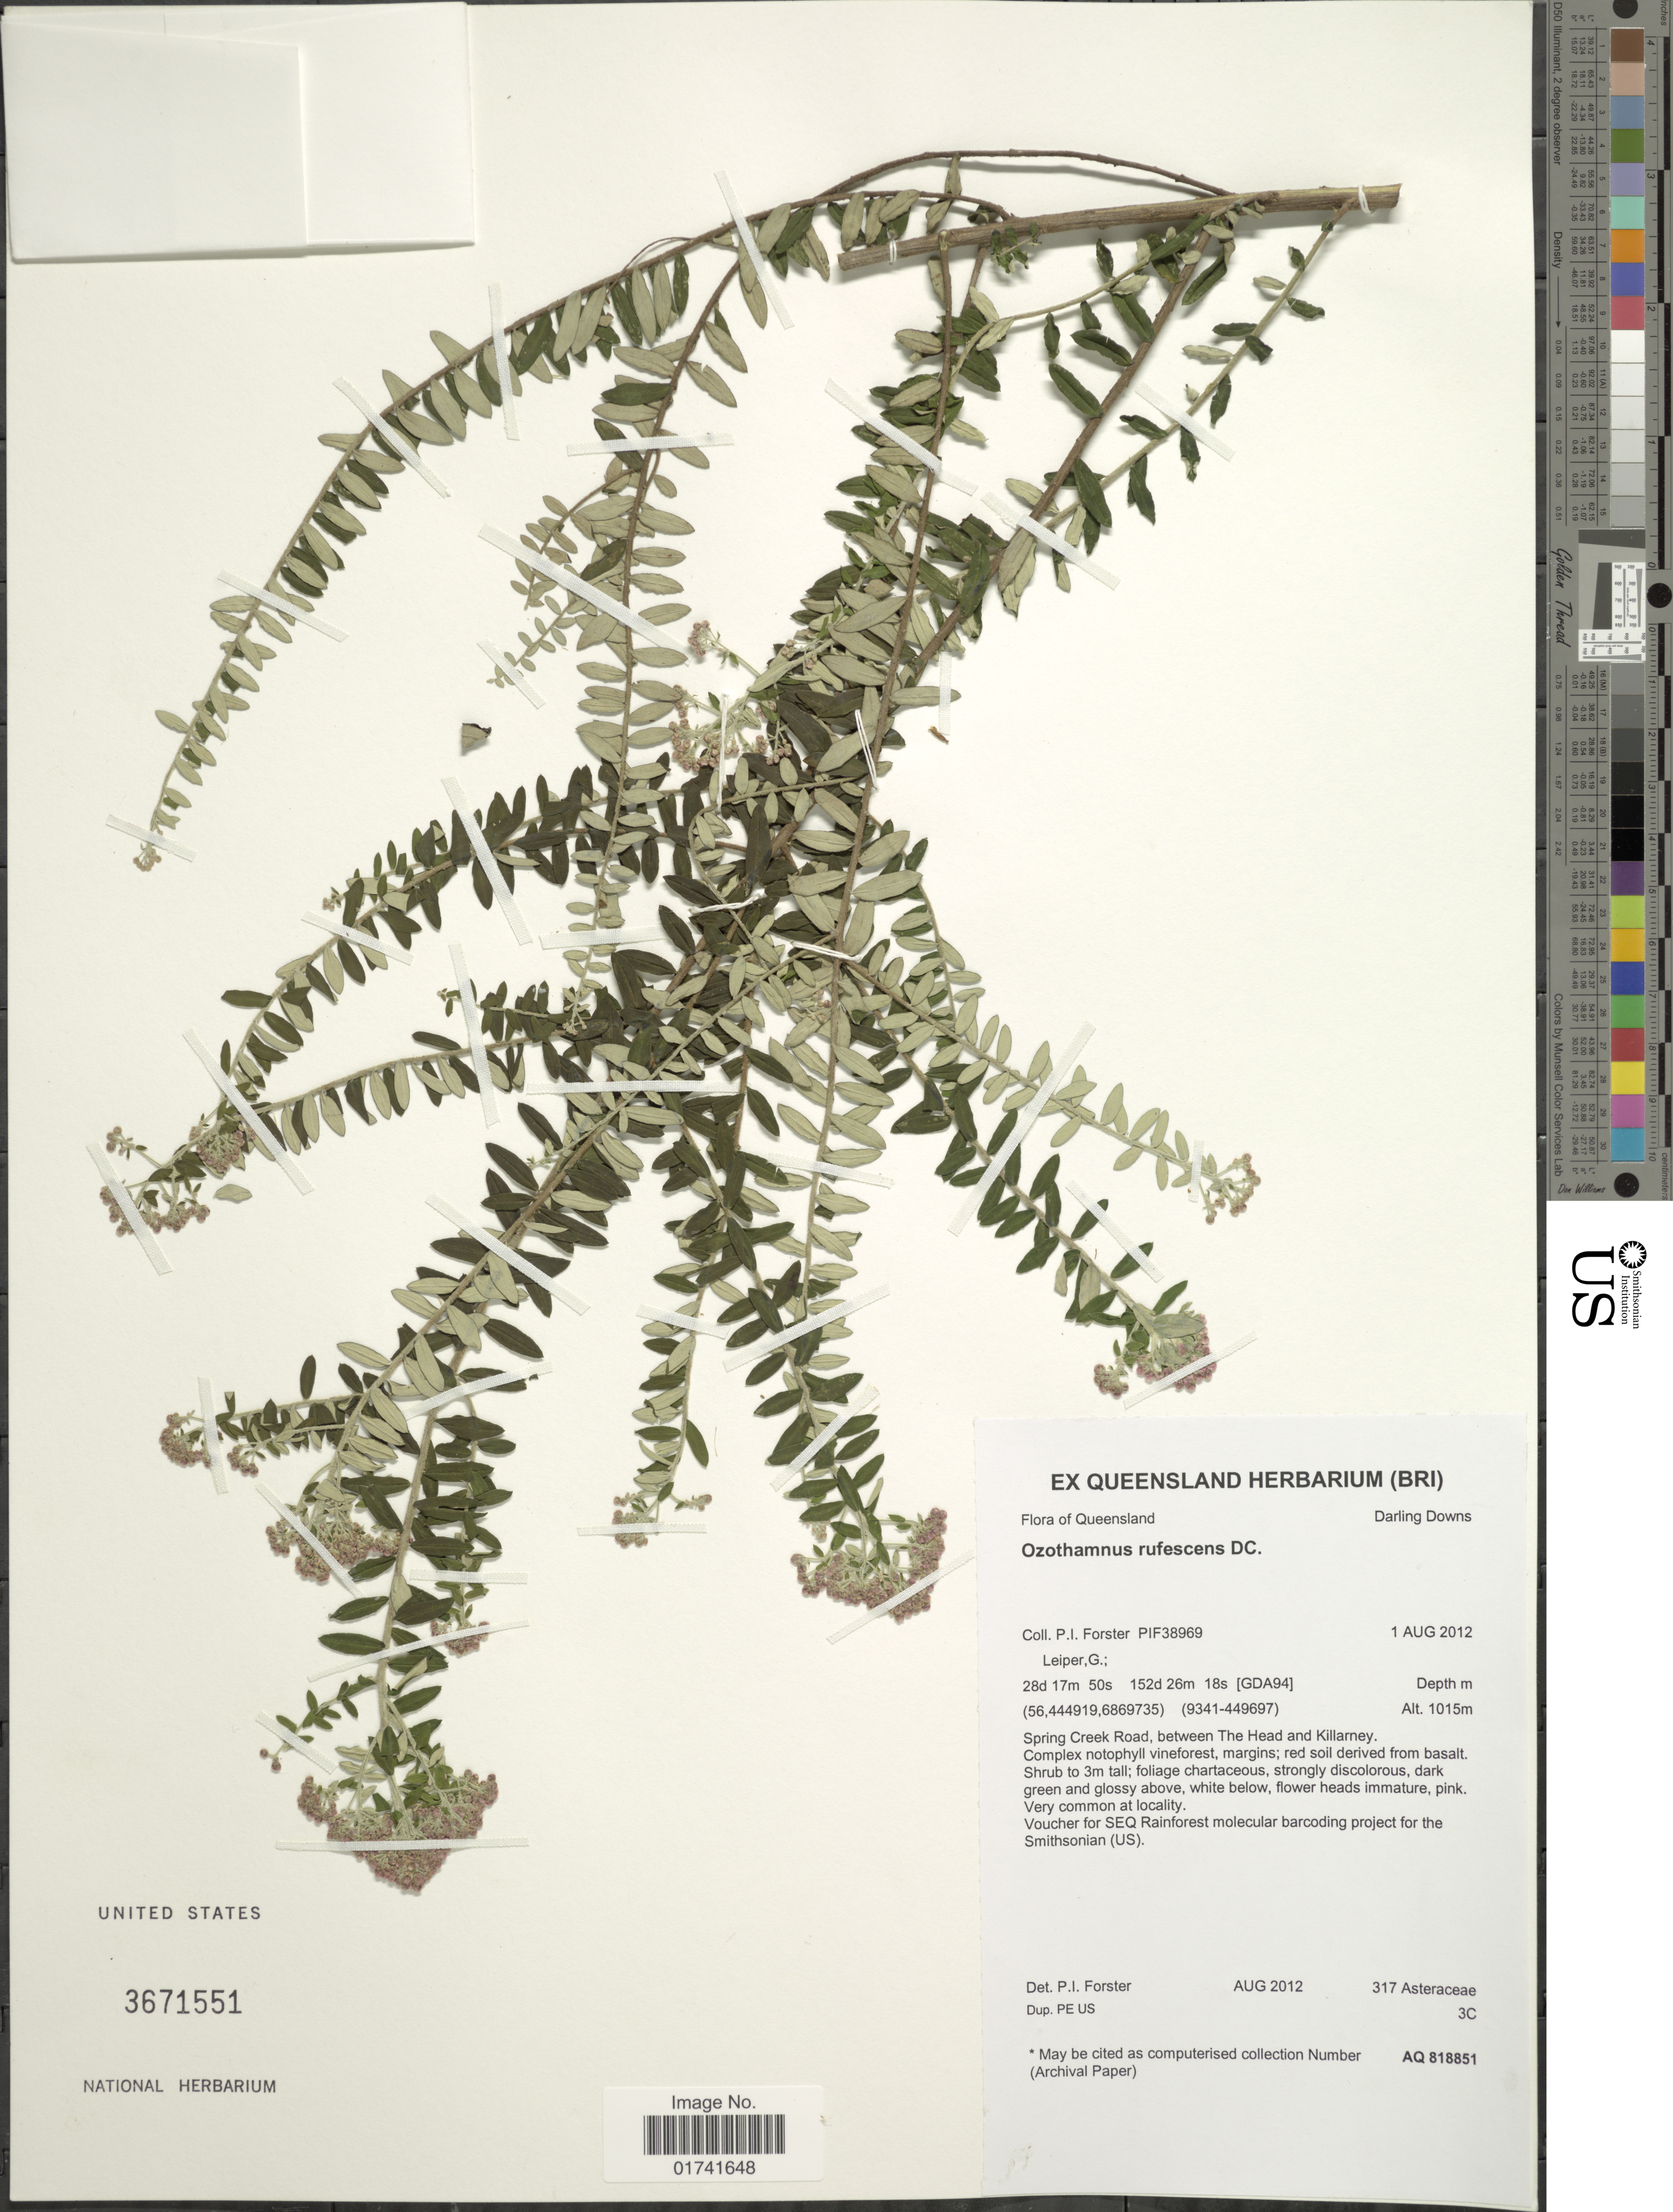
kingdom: Plantae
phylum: Tracheophyta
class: Magnoliopsida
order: Asterales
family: Asteraceae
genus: Ozothamnus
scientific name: Ozothamnus rufescens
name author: DC.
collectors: P. Forster & G. Leiper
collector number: PIF38969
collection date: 2012-08-01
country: Australia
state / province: Queensland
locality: Darling Downs, Spring Creek Road, between The Head and Killarney.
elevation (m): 1015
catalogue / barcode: US 3671551